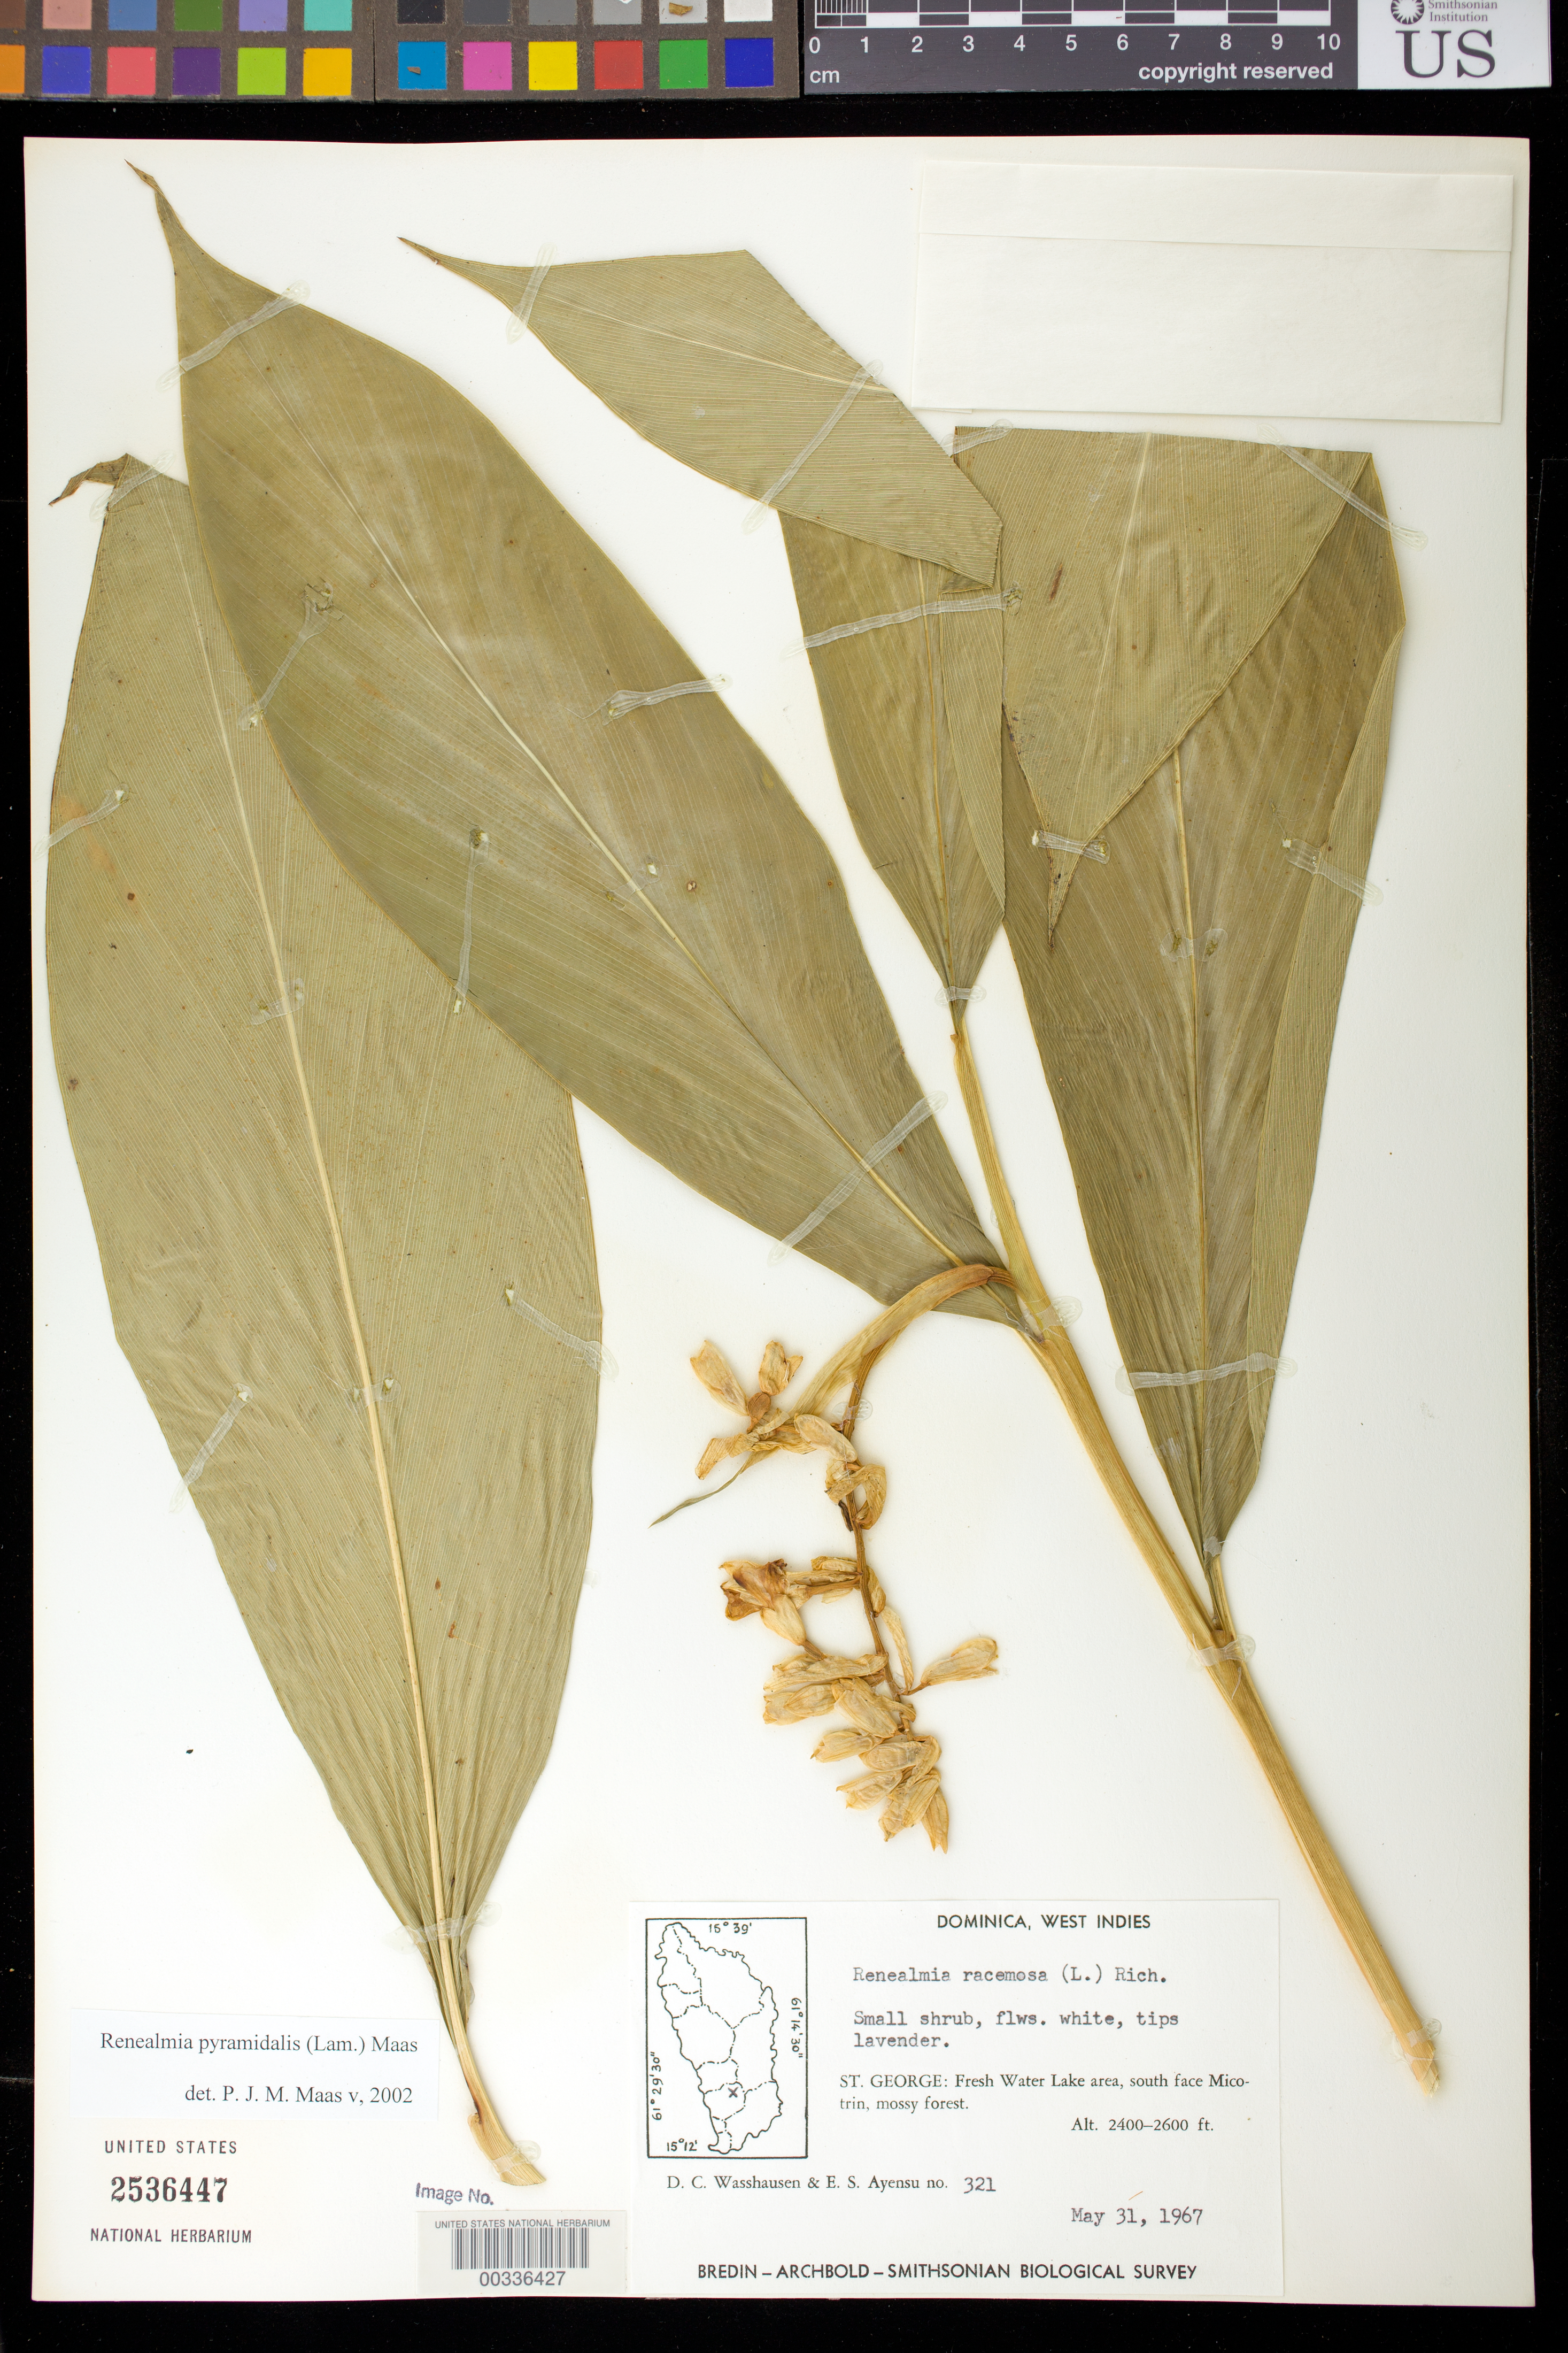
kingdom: Plantae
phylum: Tracheophyta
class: Liliopsida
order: Zingiberales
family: Zingiberaceae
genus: Renealmia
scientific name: Renealmia pyramidalis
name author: (Lam.) Maas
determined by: Maas, Paul J. M.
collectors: D. C. Wasshausen & E. S. Ayensu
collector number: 321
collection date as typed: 31 May 1967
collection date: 1967-05-31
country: Dominica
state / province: St. George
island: Dominica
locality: Fresh water lake area, s face micotrin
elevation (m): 732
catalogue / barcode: US 2536447